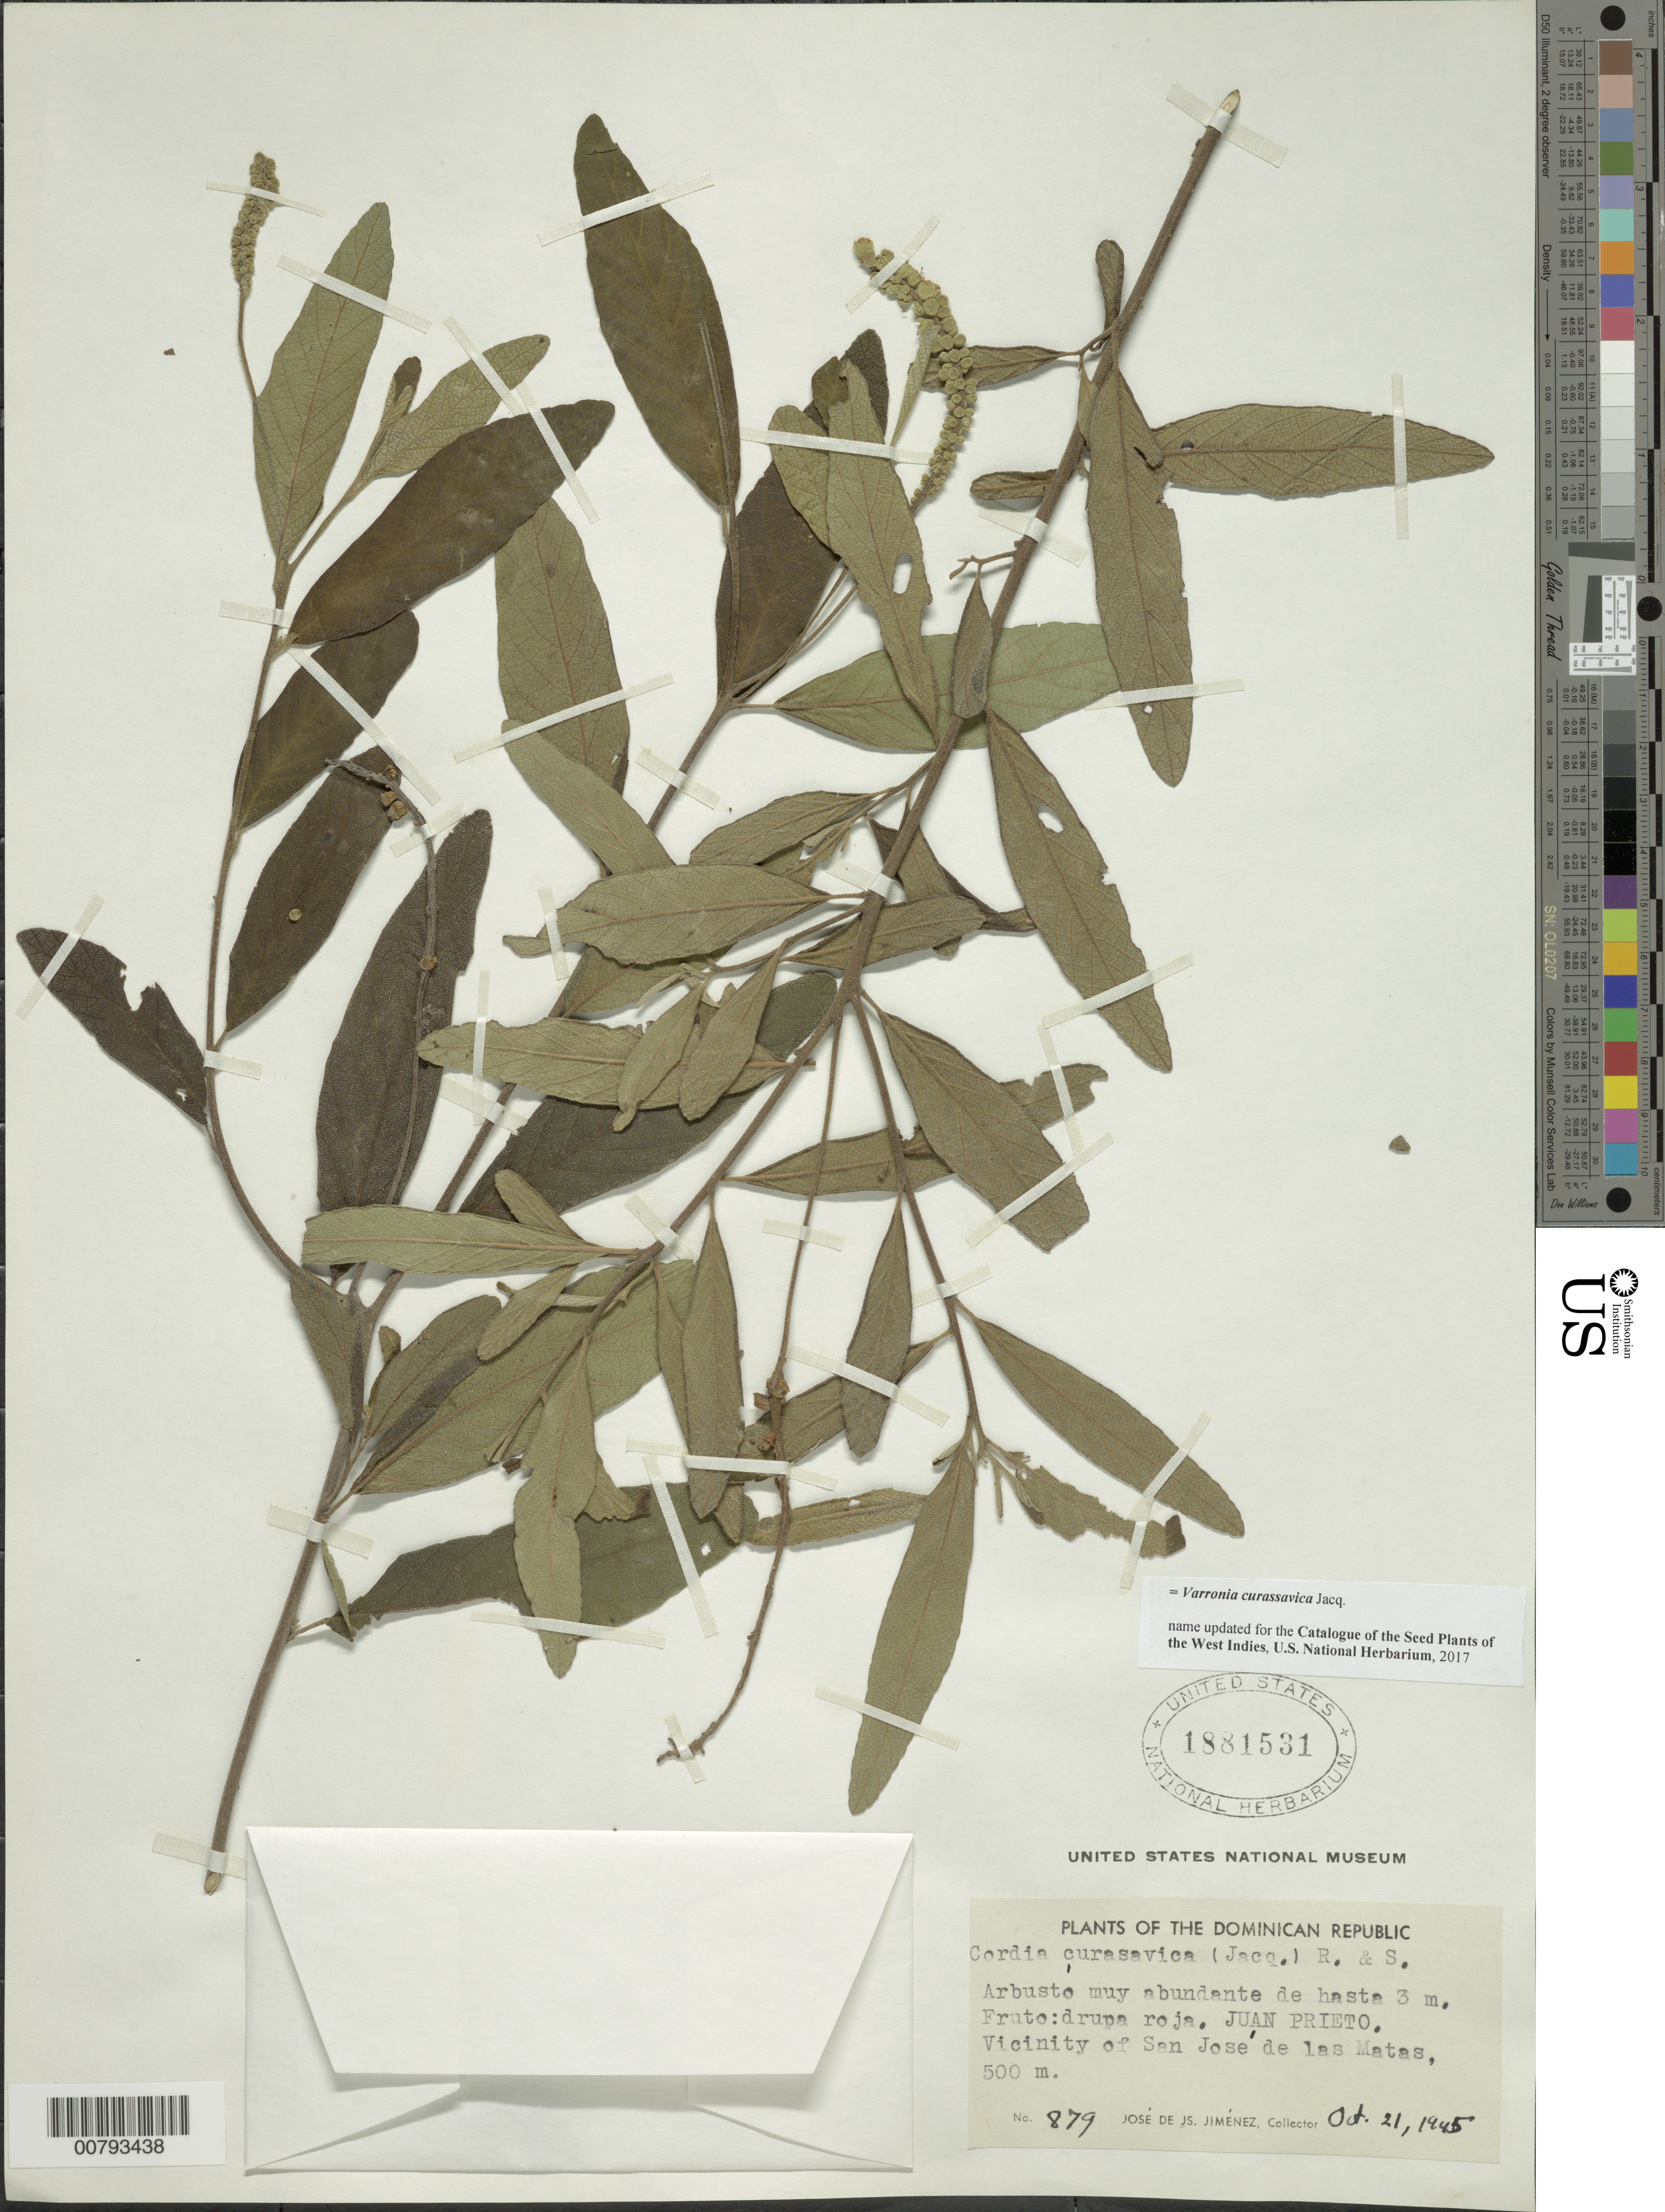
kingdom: Plantae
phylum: Tracheophyta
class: Magnoliopsida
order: Boraginales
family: Cordiaceae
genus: Varronia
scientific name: Varronia curassavica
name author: Jacq.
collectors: J. J. Jiménez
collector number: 879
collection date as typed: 21 Oct 1945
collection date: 1945-10-21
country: Dominican Republic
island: Hispaniola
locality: Vicinity of San José de las Matas.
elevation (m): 500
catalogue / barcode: US 1881531